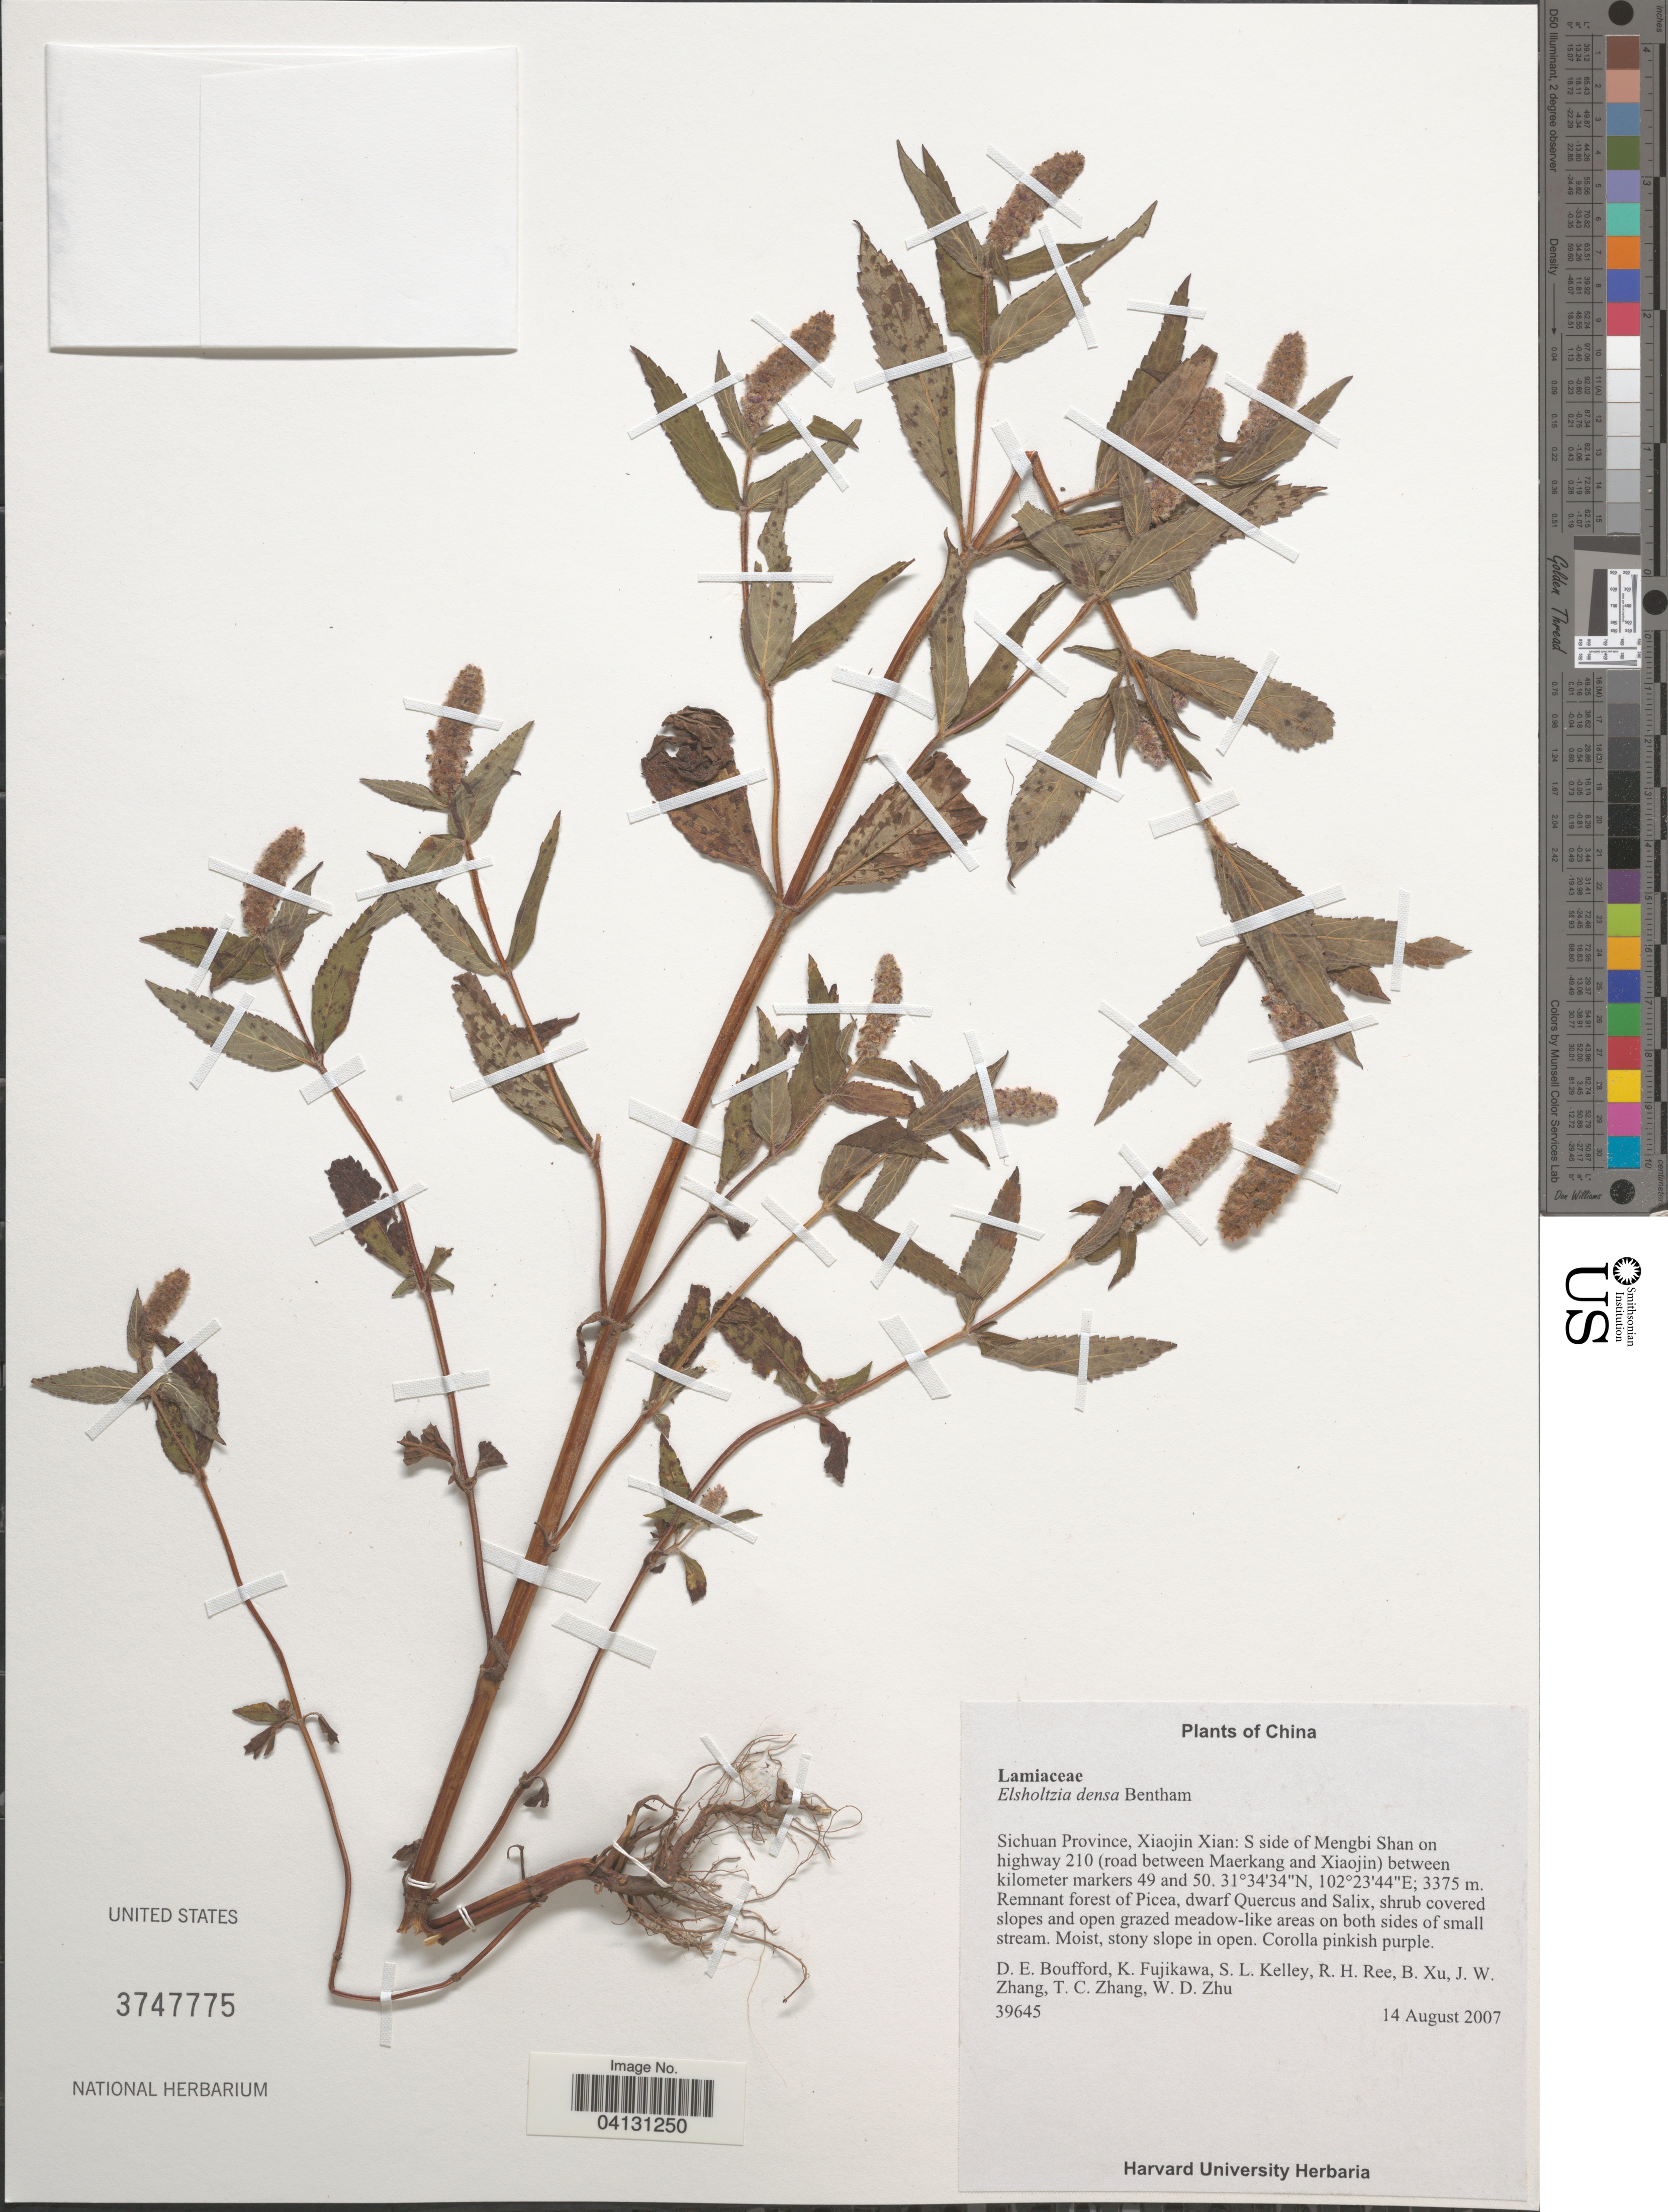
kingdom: Plantae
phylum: Tracheophyta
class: Magnoliopsida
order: Lamiales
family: Lamiaceae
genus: Elsholtzia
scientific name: Elsholtzia densa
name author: Benth.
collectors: D. E. Boufford, K. Fujikawa, S. Kelley, R. Ree & et al.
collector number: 39645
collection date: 2007-08-14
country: China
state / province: Sichuan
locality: Xiaojin Xian: S side of Mengbi Shan on highway 210 (road between Maerkang and Xiaojin) between kilometer markers 49 and 50.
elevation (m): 3375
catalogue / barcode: US 3747775